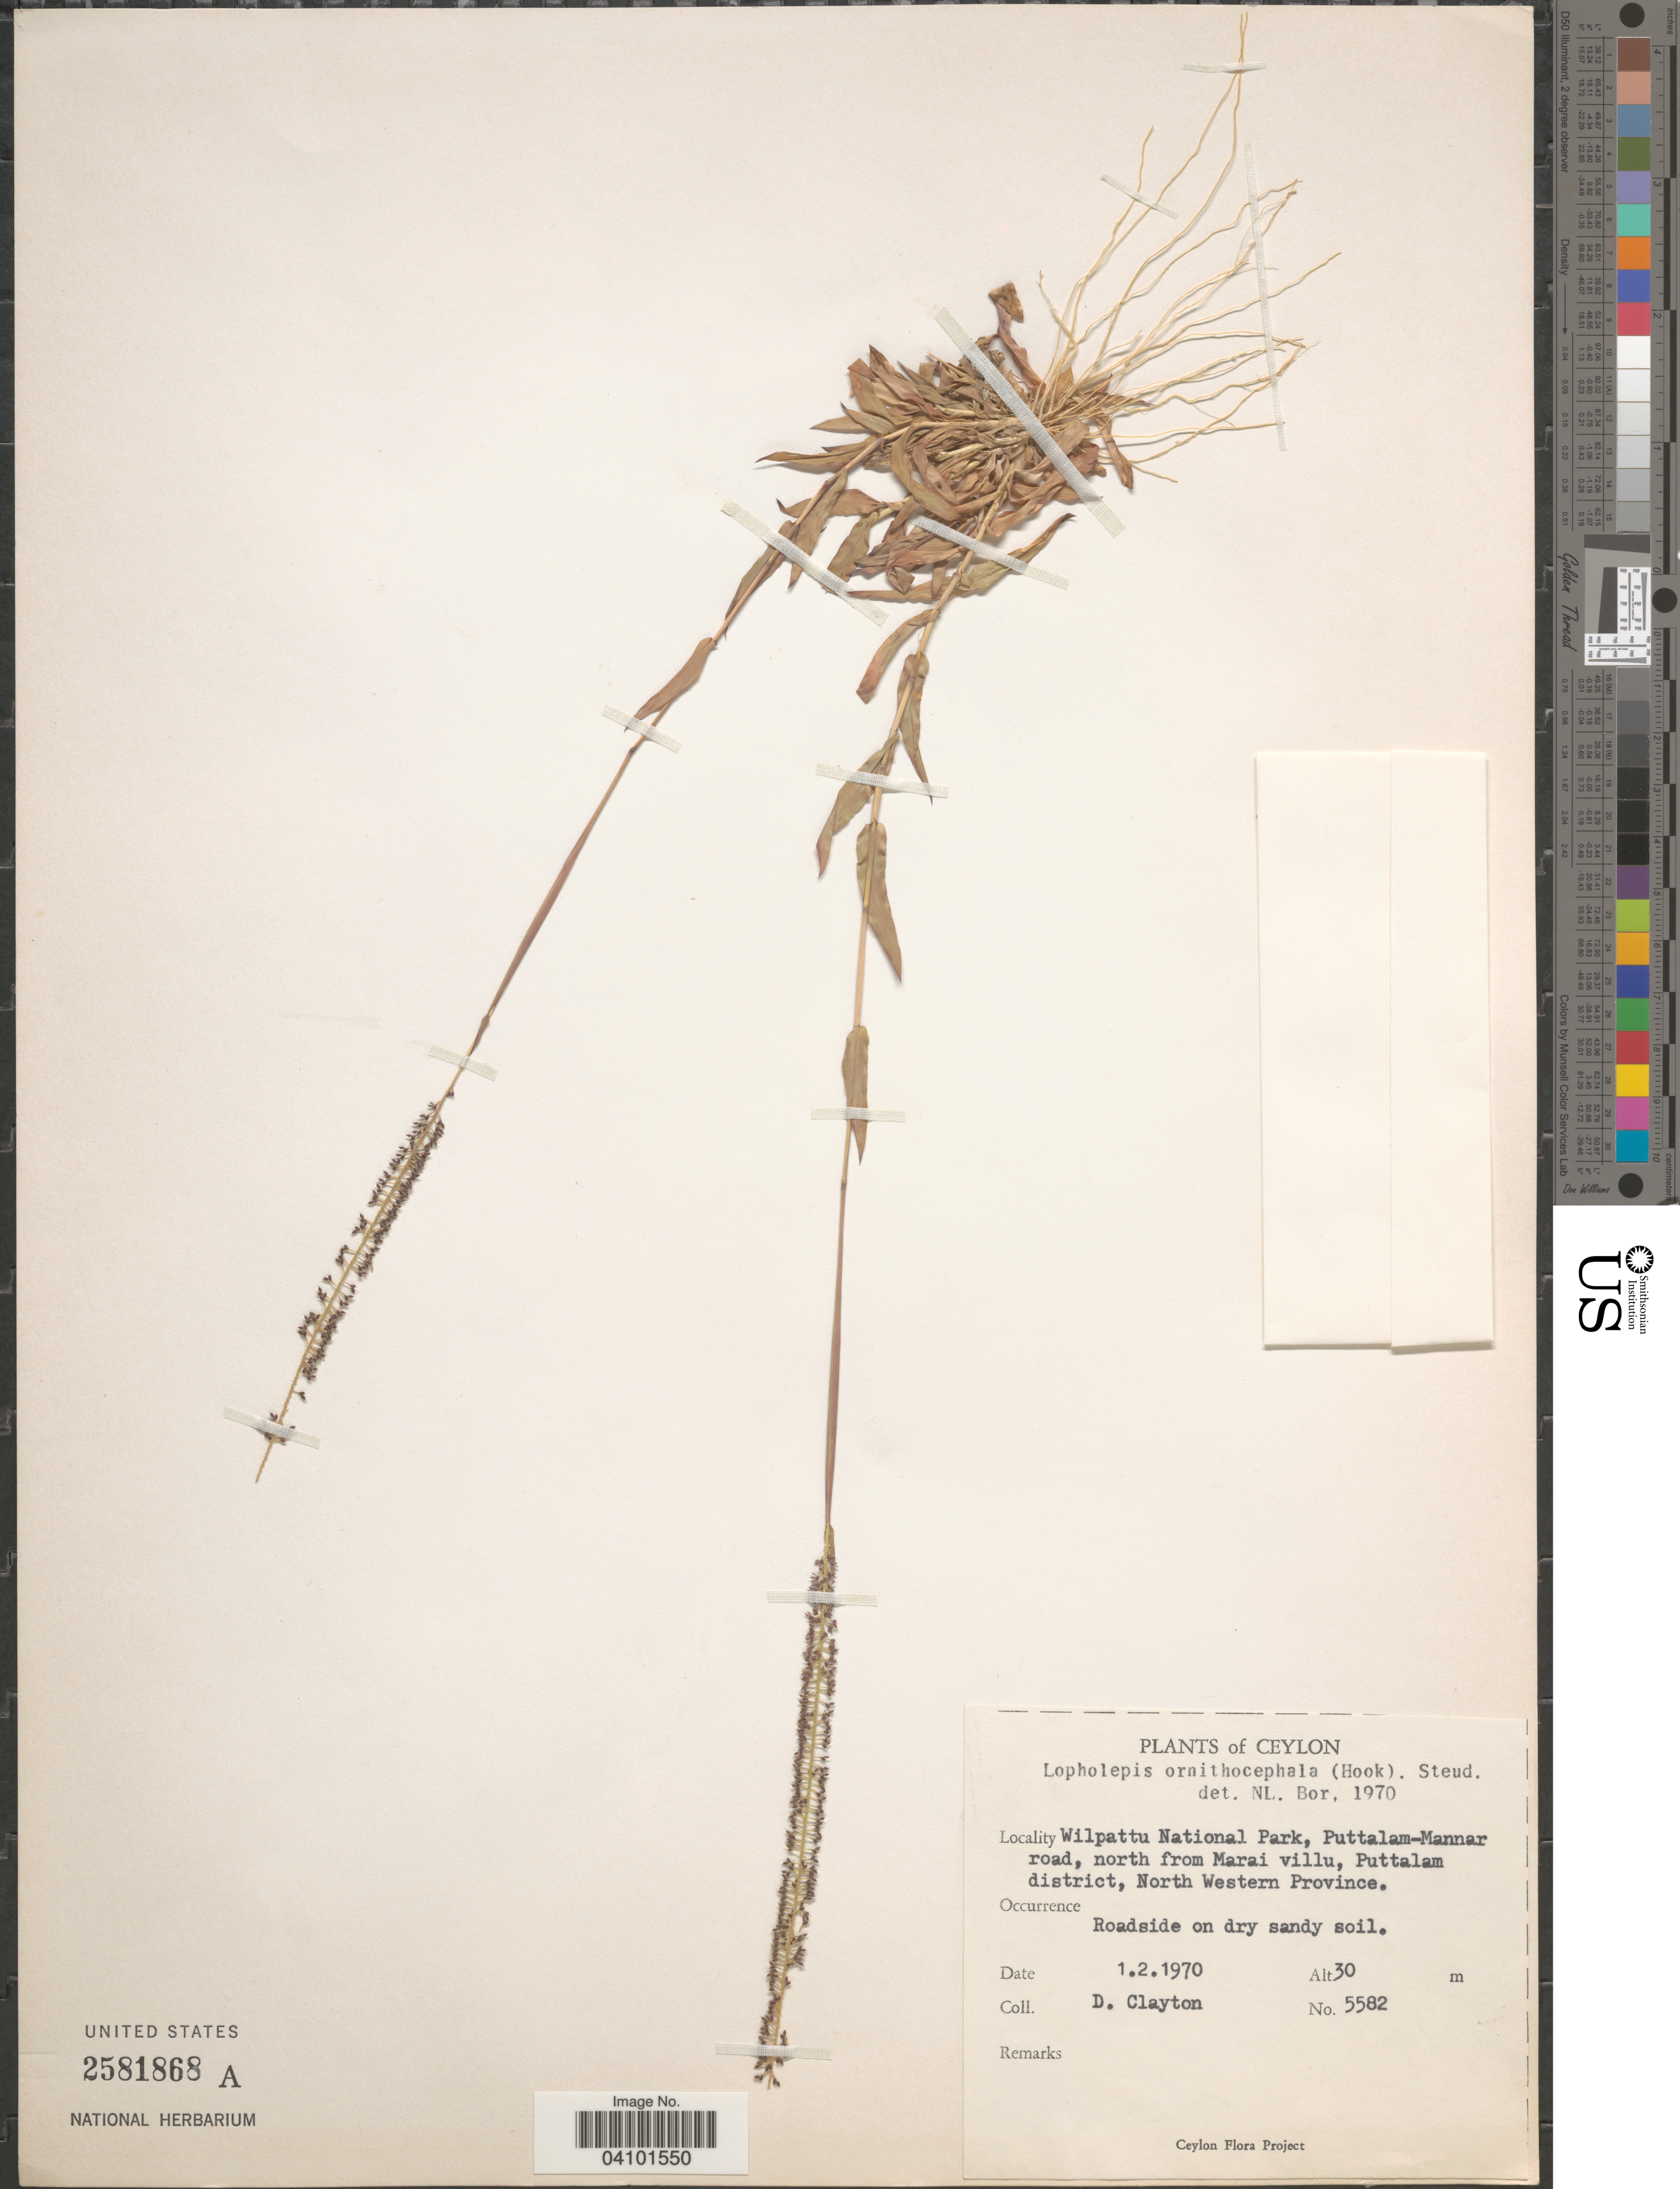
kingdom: Plantae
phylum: Tracheophyta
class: Liliopsida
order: Poales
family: Poaceae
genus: Perotis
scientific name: Perotis ornithocephala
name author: (Hook.) P.M. Peterson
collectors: D. Clayton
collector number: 5582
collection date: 1970-02-01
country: Sri Lanka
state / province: North Western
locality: Ceylon. Wilpattu National Park, Puttalam-Mannar road, north from Marai villu, Puttalam district.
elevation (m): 30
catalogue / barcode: US 2581868A